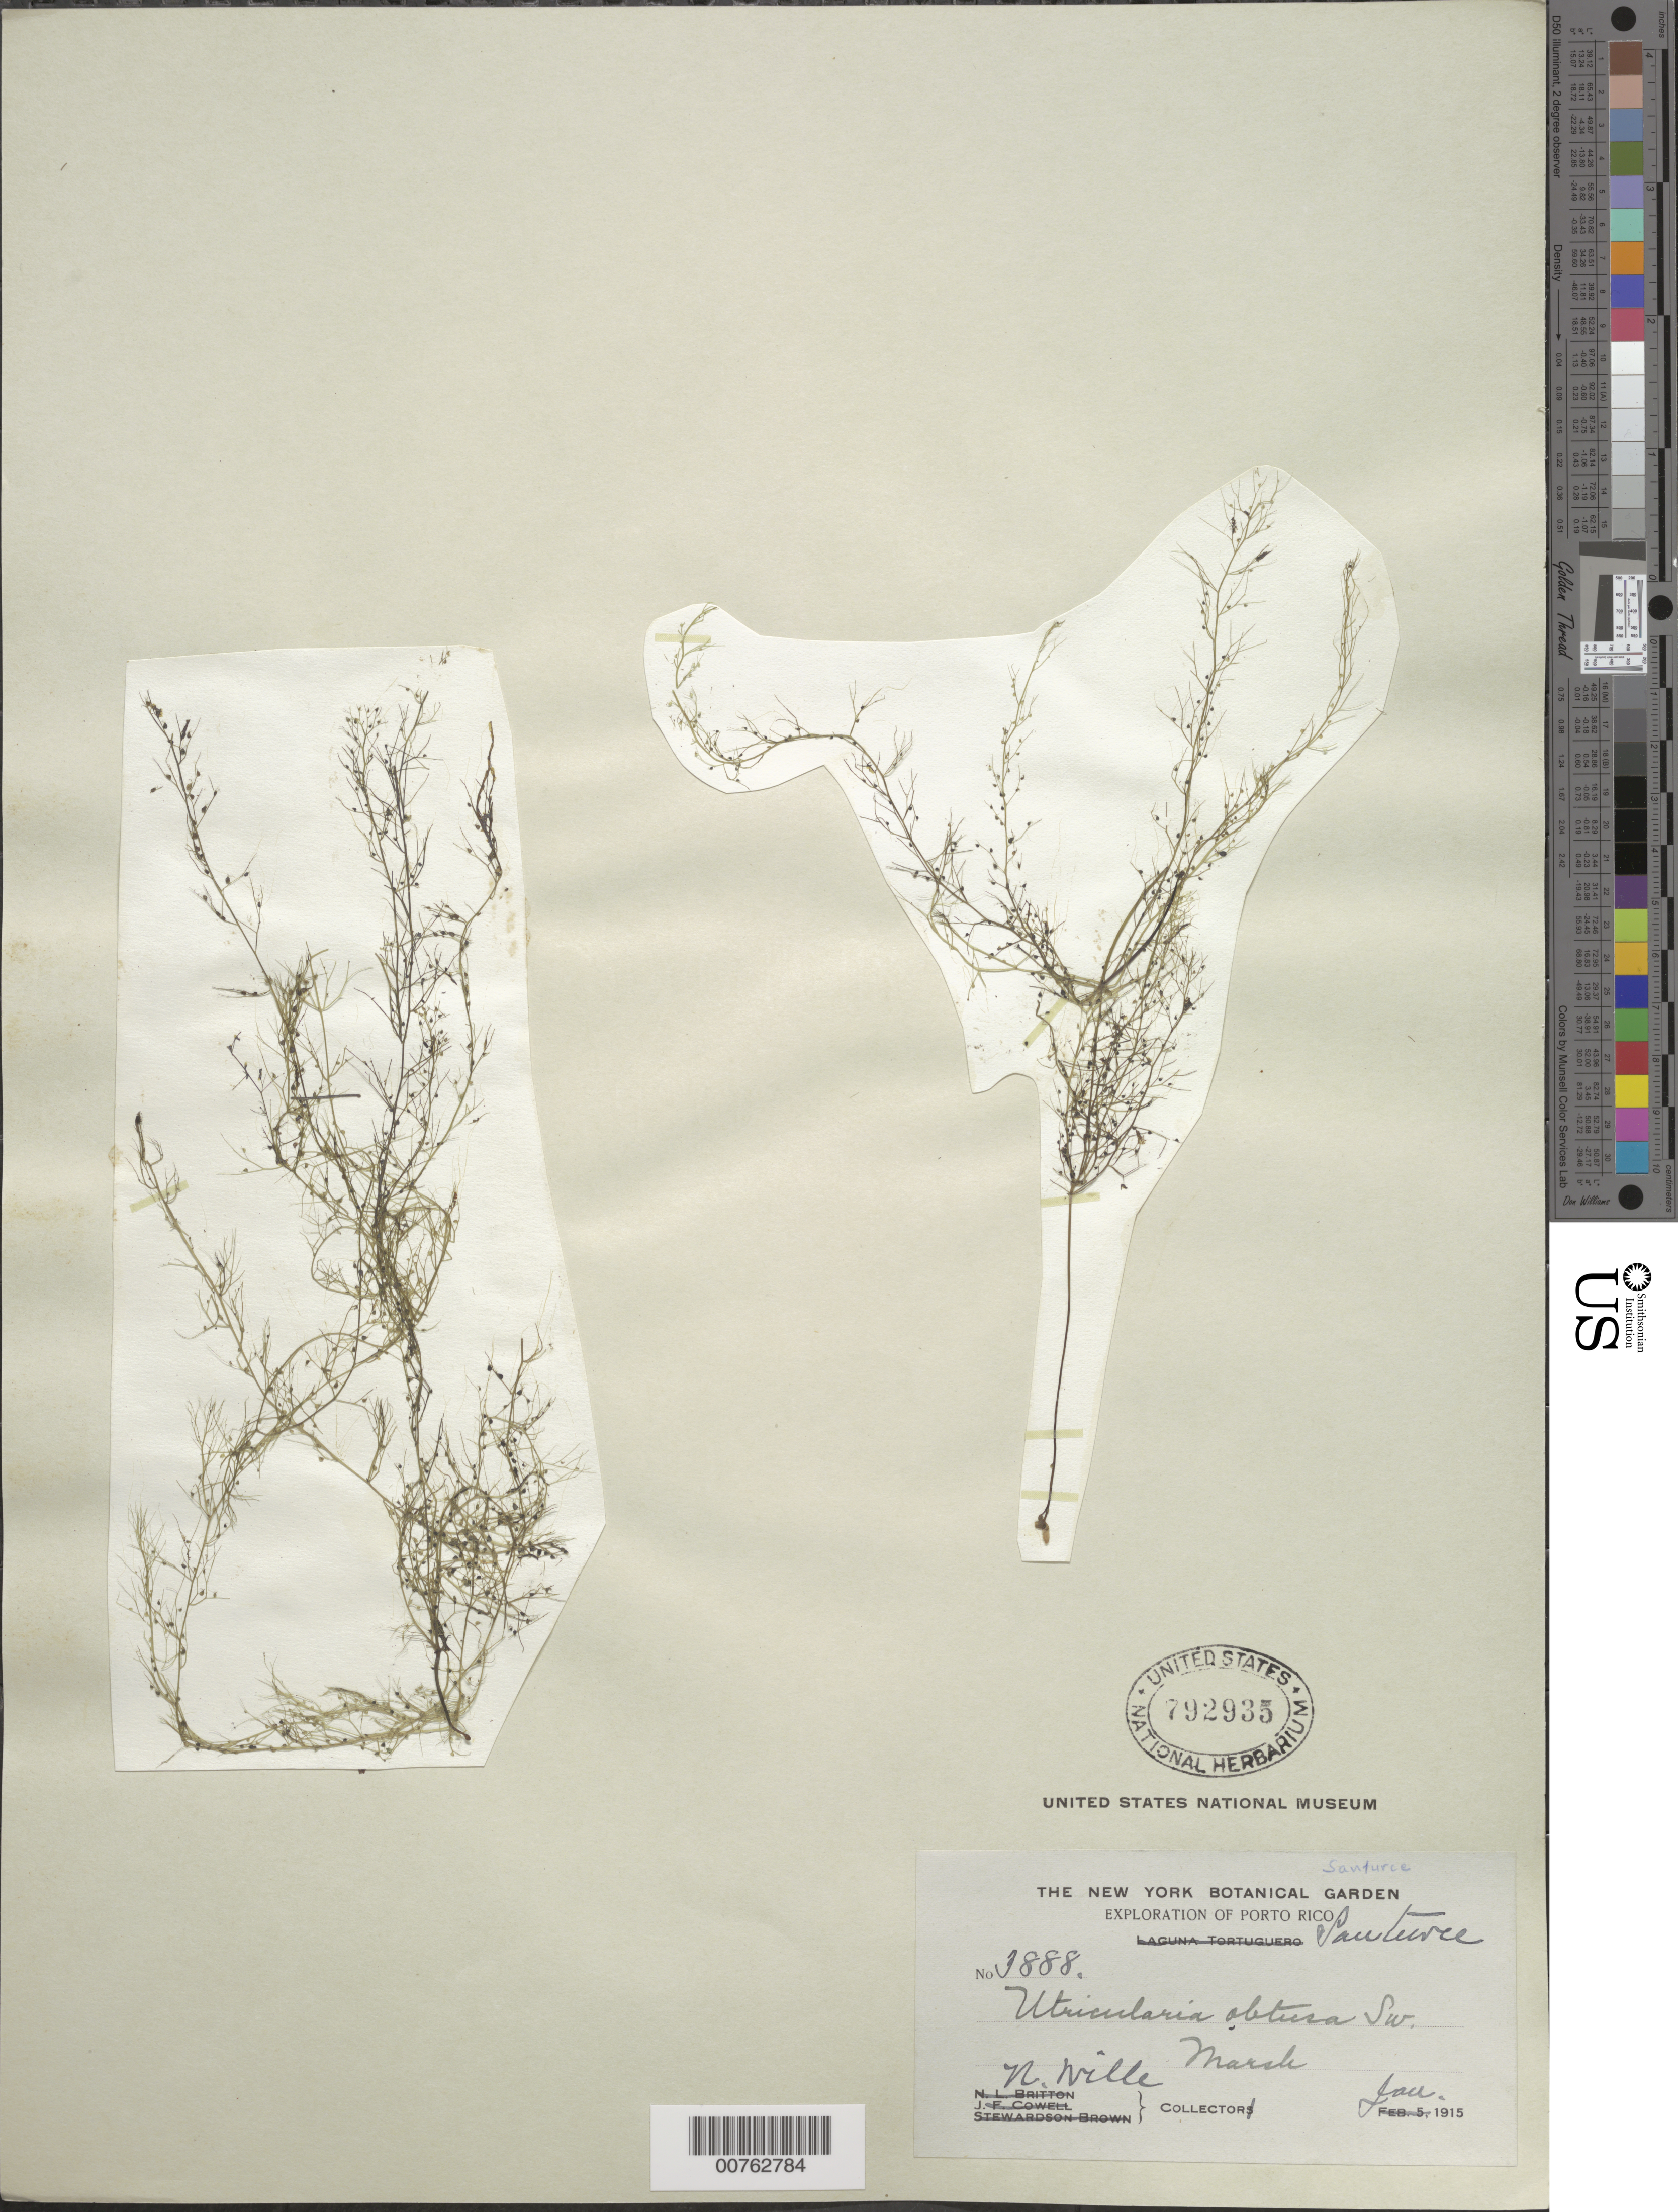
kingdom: Plantae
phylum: Tracheophyta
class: Magnoliopsida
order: Lamiales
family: Lentibulariaceae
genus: Utricularia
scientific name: Utricularia gibba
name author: L.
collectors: N. Wille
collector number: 3888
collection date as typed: Jan 1915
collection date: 1915-01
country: Puerto Rico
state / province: San Juan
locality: Santurce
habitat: Marsh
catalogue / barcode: US 792935